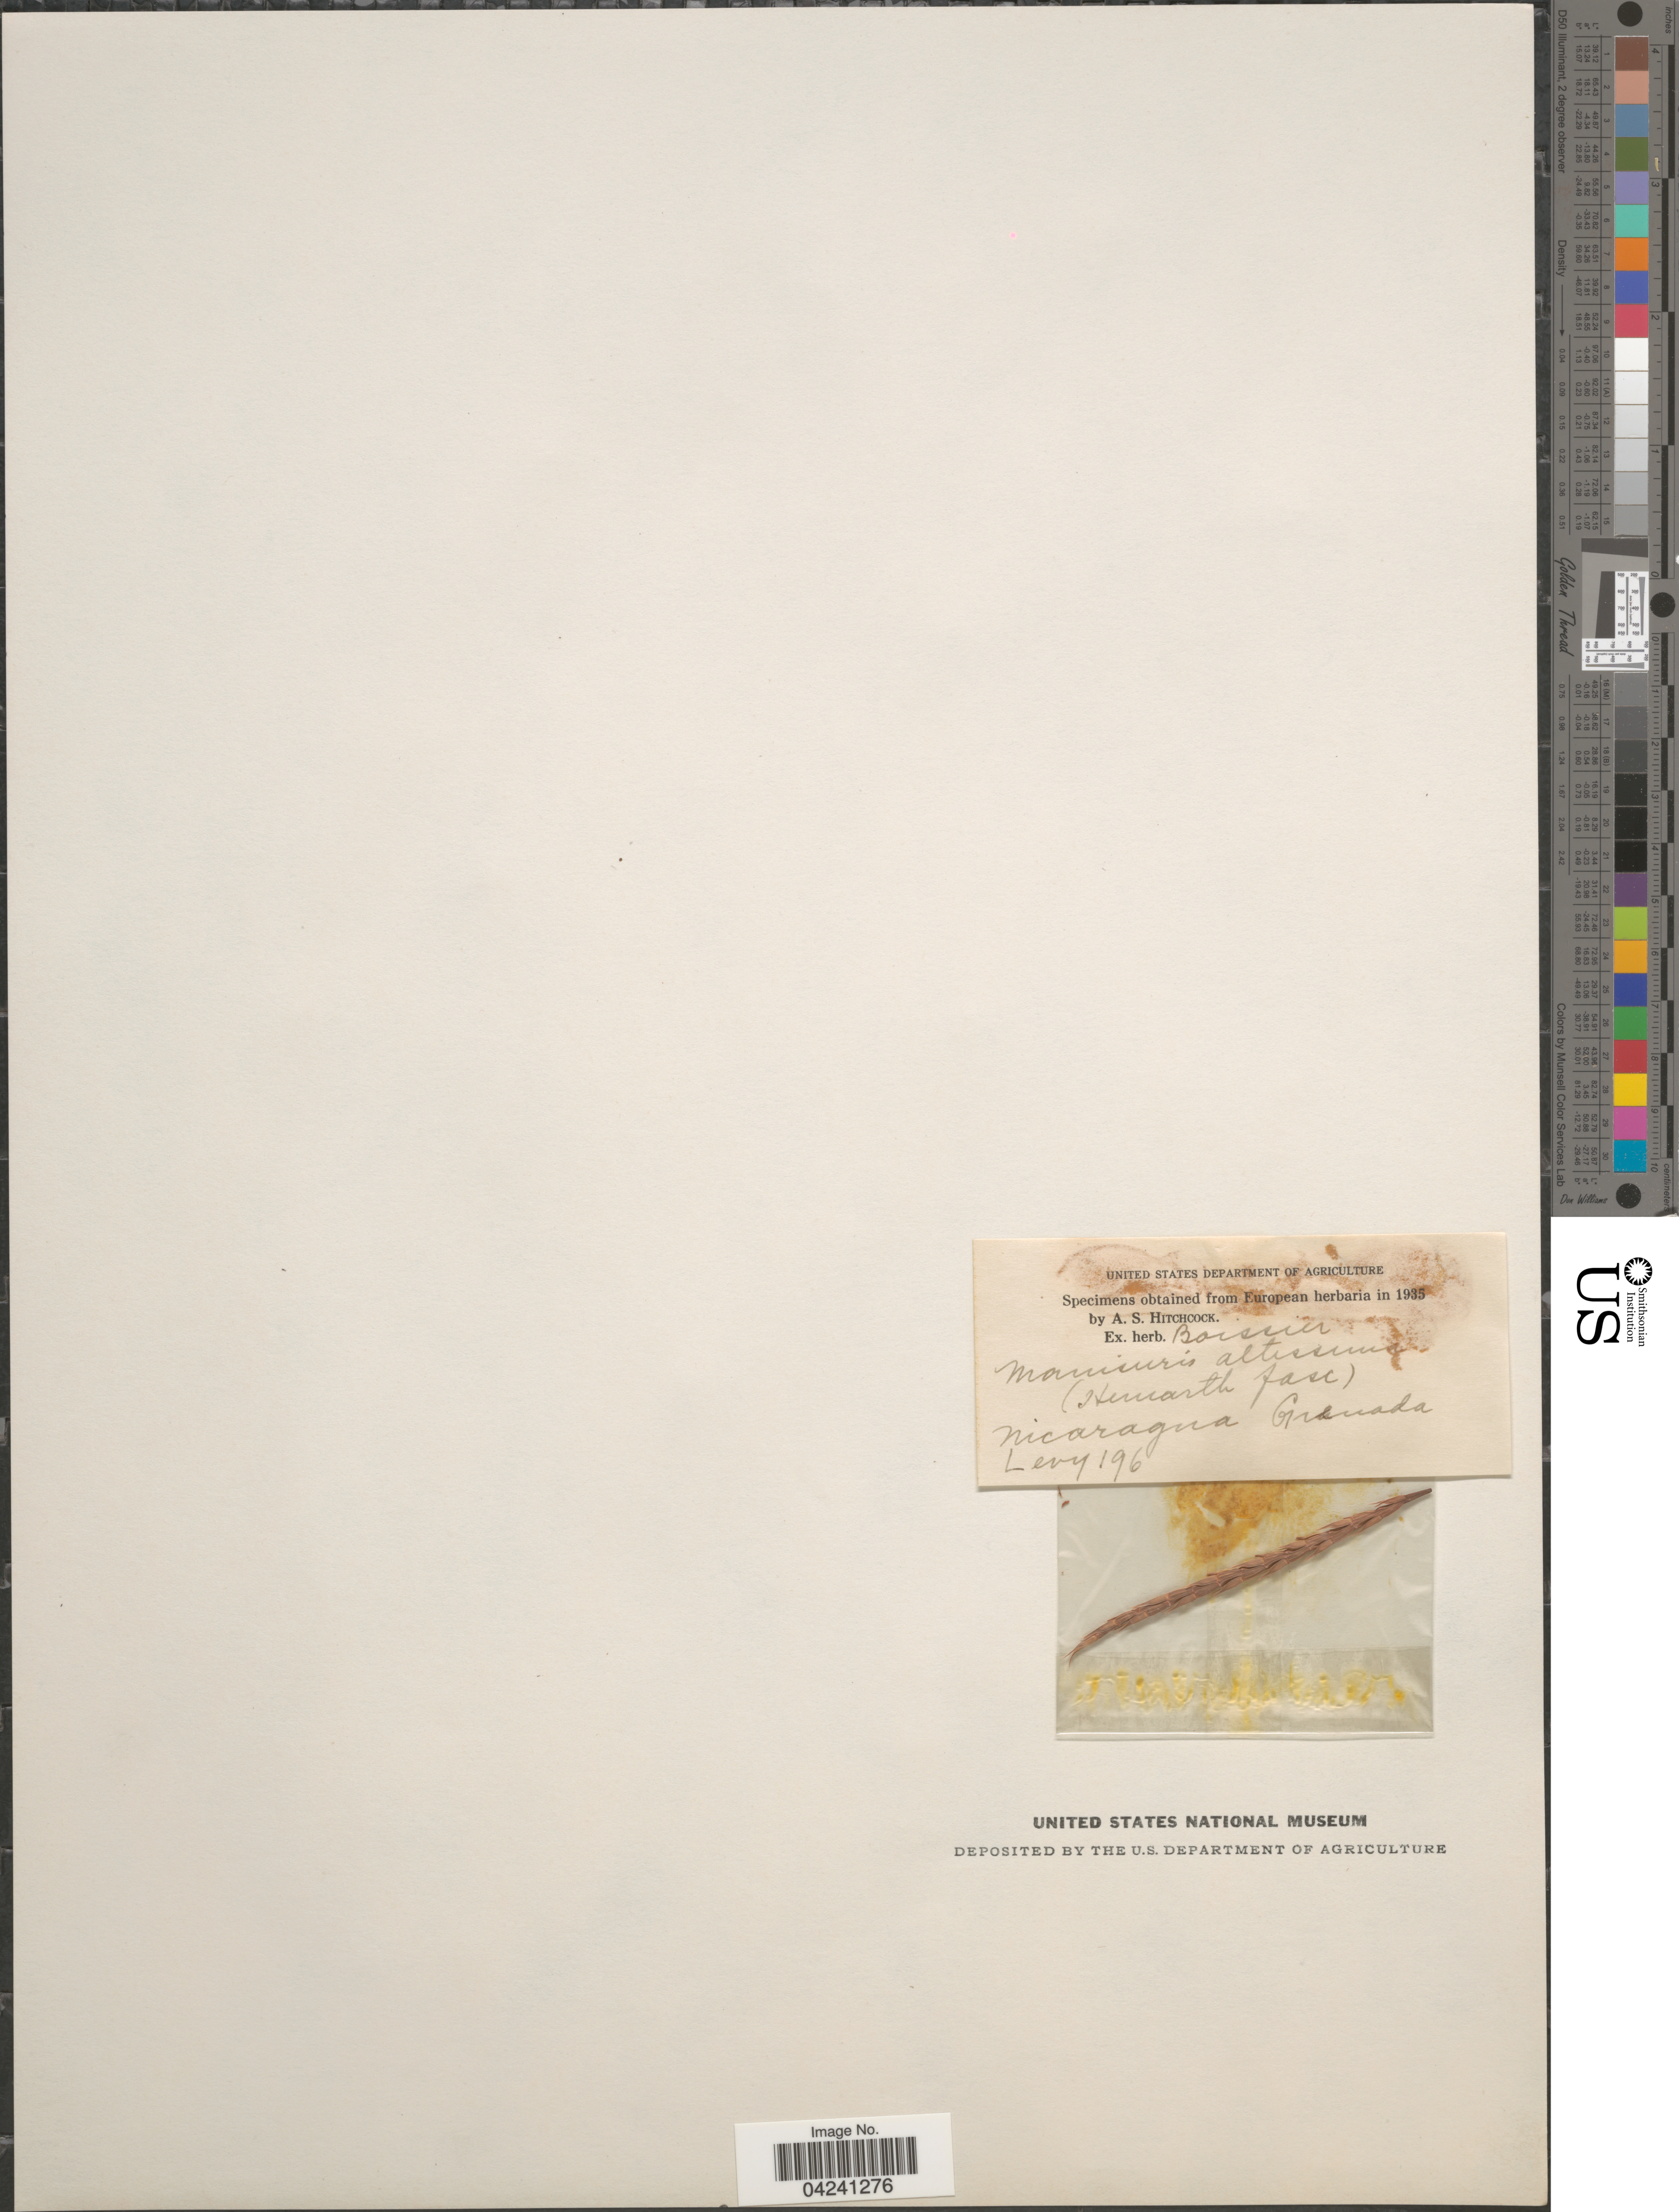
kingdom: Plantae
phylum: Tracheophyta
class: Liliopsida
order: Poales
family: Poaceae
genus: Hemarthria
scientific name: Hemarthria altissima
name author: (Poir.) Stapf & C. E. Hubb.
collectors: -. Levy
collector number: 196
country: Nicaragua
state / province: Granada